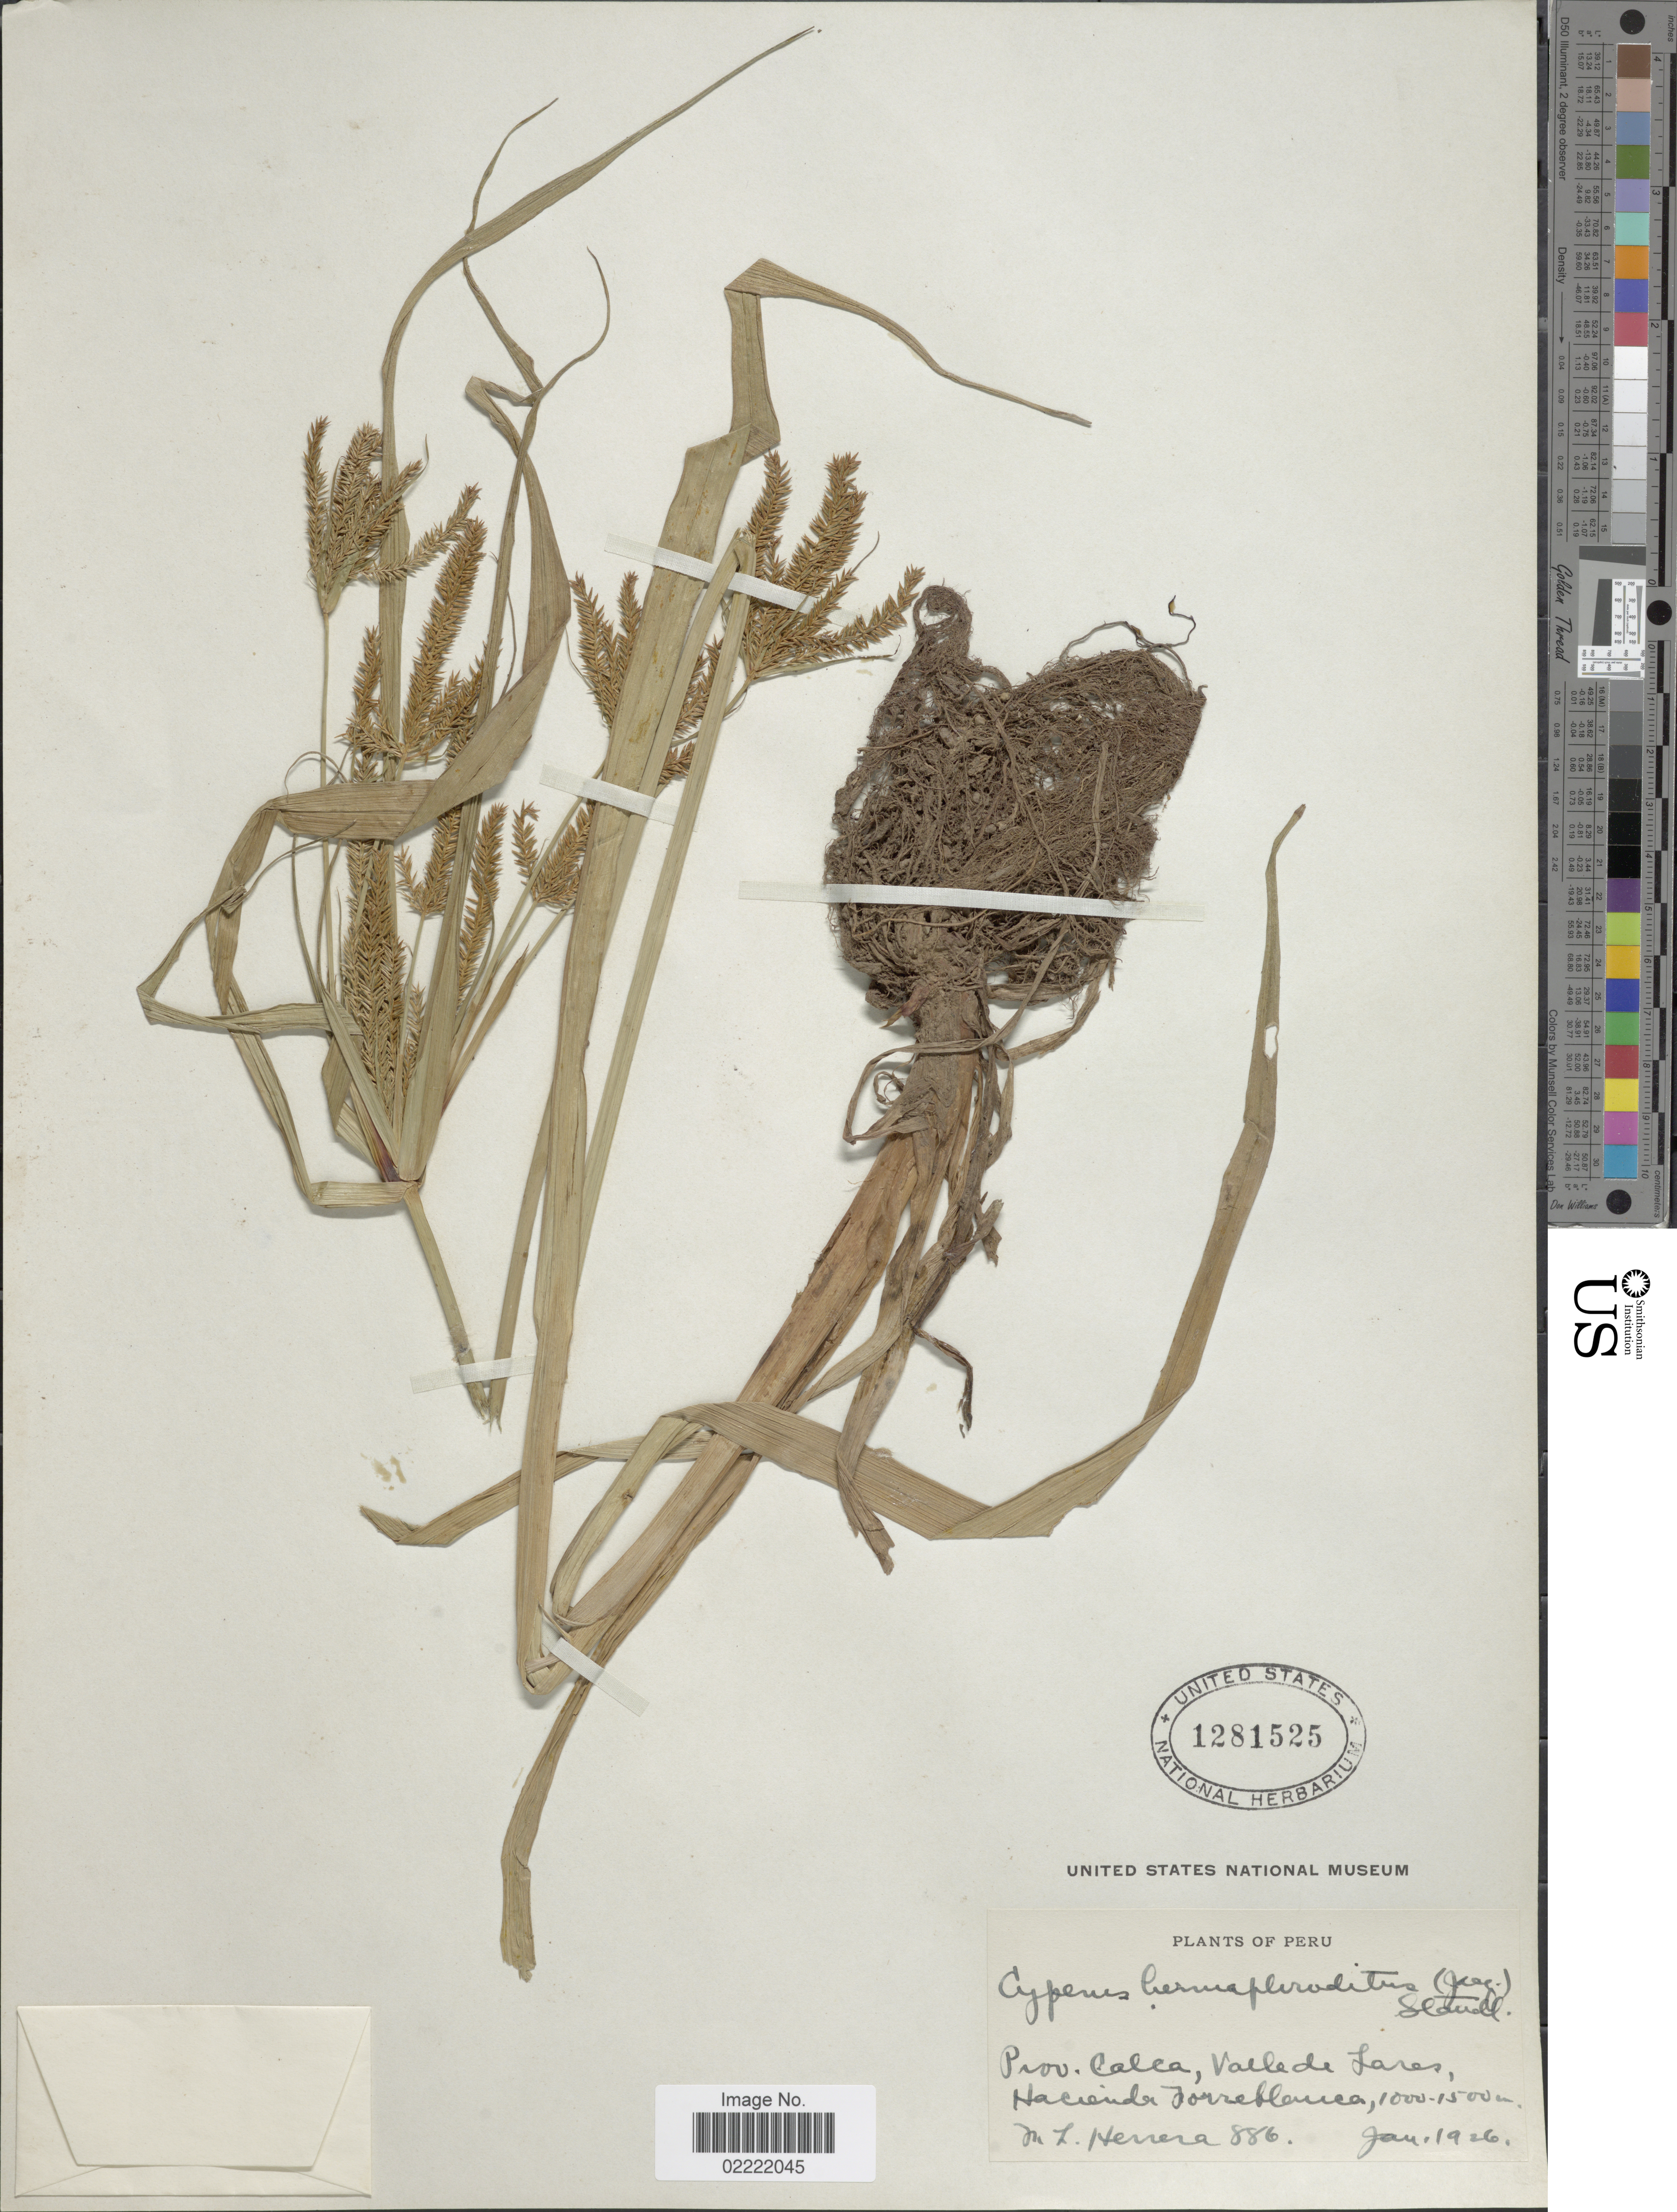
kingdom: Plantae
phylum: Tracheophyta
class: Liliopsida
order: Poales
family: Cyperaceae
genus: Cyperus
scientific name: Cyperus hermaphroditus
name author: (Jacq.) Standl.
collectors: F. L. Herrera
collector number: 886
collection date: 1926-01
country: Peru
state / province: Cusco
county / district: Calca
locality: Valle de Lares, Hacienda Torreblanca. Calca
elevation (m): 1000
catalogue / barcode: US 1281525